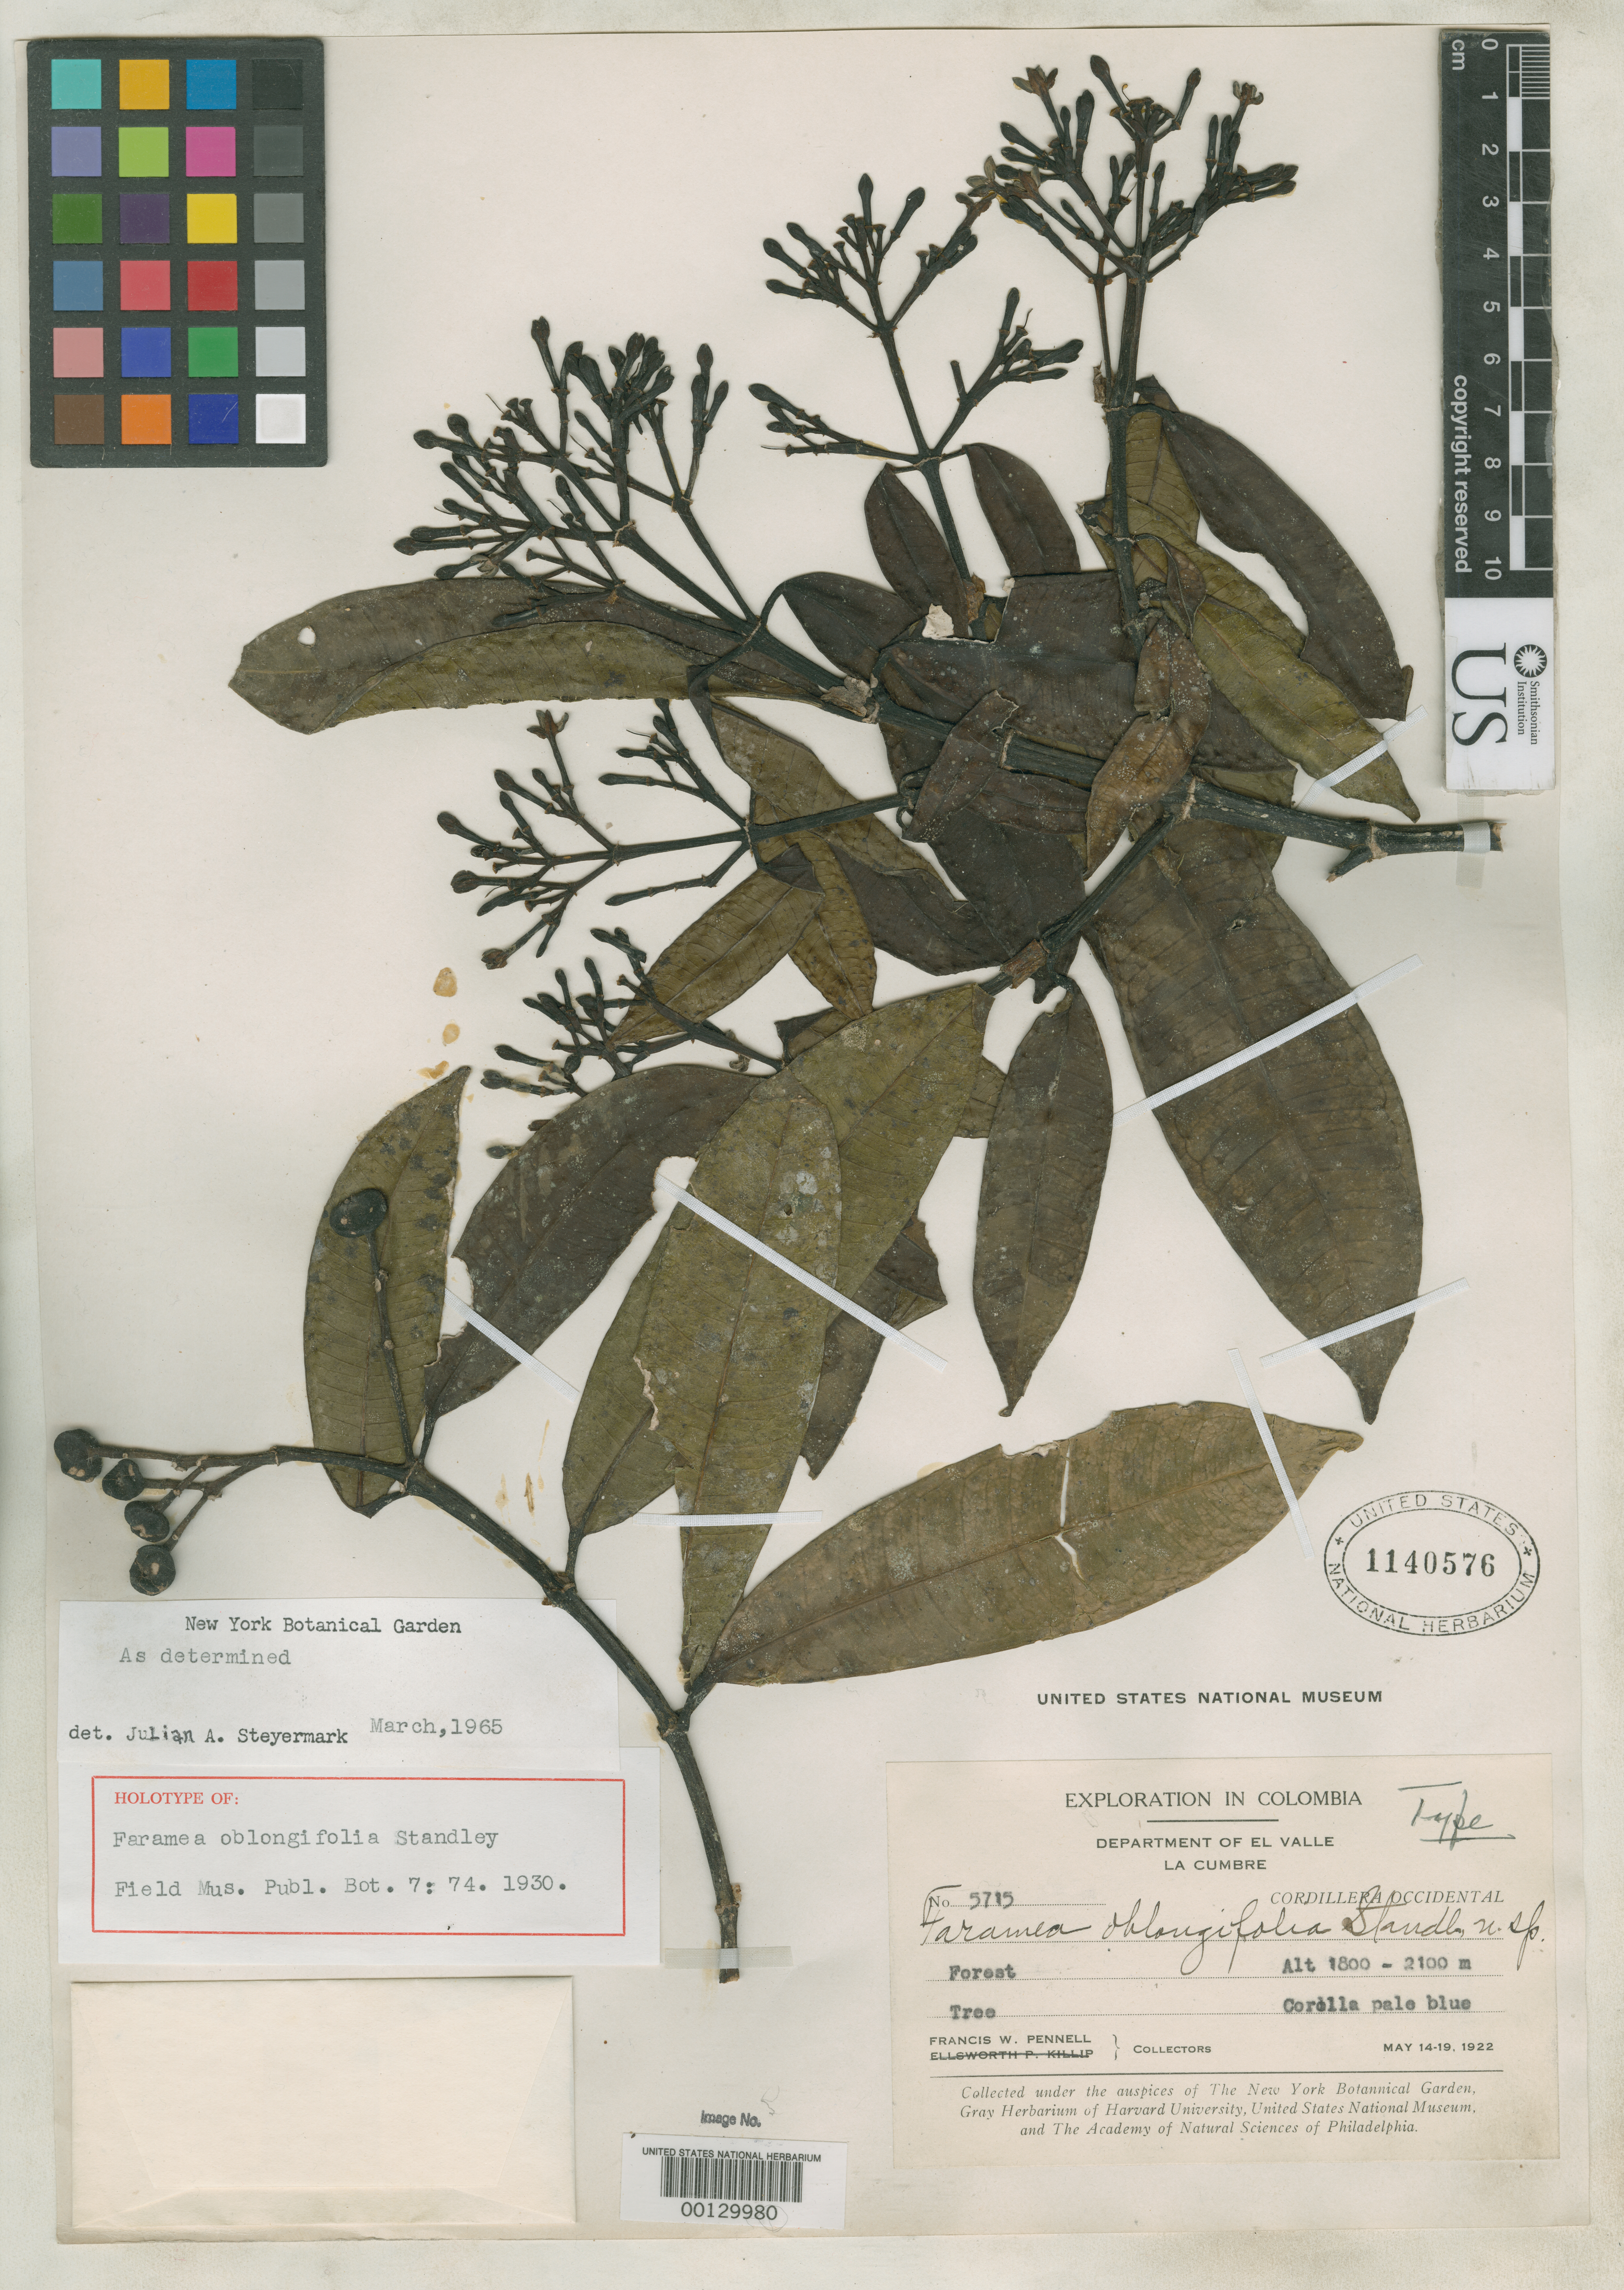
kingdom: Plantae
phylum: Tracheophyta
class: Magnoliopsida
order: Gentianales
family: Rubiaceae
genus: Faramea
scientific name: Faramea oblongifolia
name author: Standl.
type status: Holotype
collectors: F. W. Pennell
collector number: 5715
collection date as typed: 14 May 1922 to 19 May 1922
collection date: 1922-05-14/1922-05-19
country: Colombia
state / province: Valle del Cauca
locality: La Cumbe.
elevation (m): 1800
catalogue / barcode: US 1140576